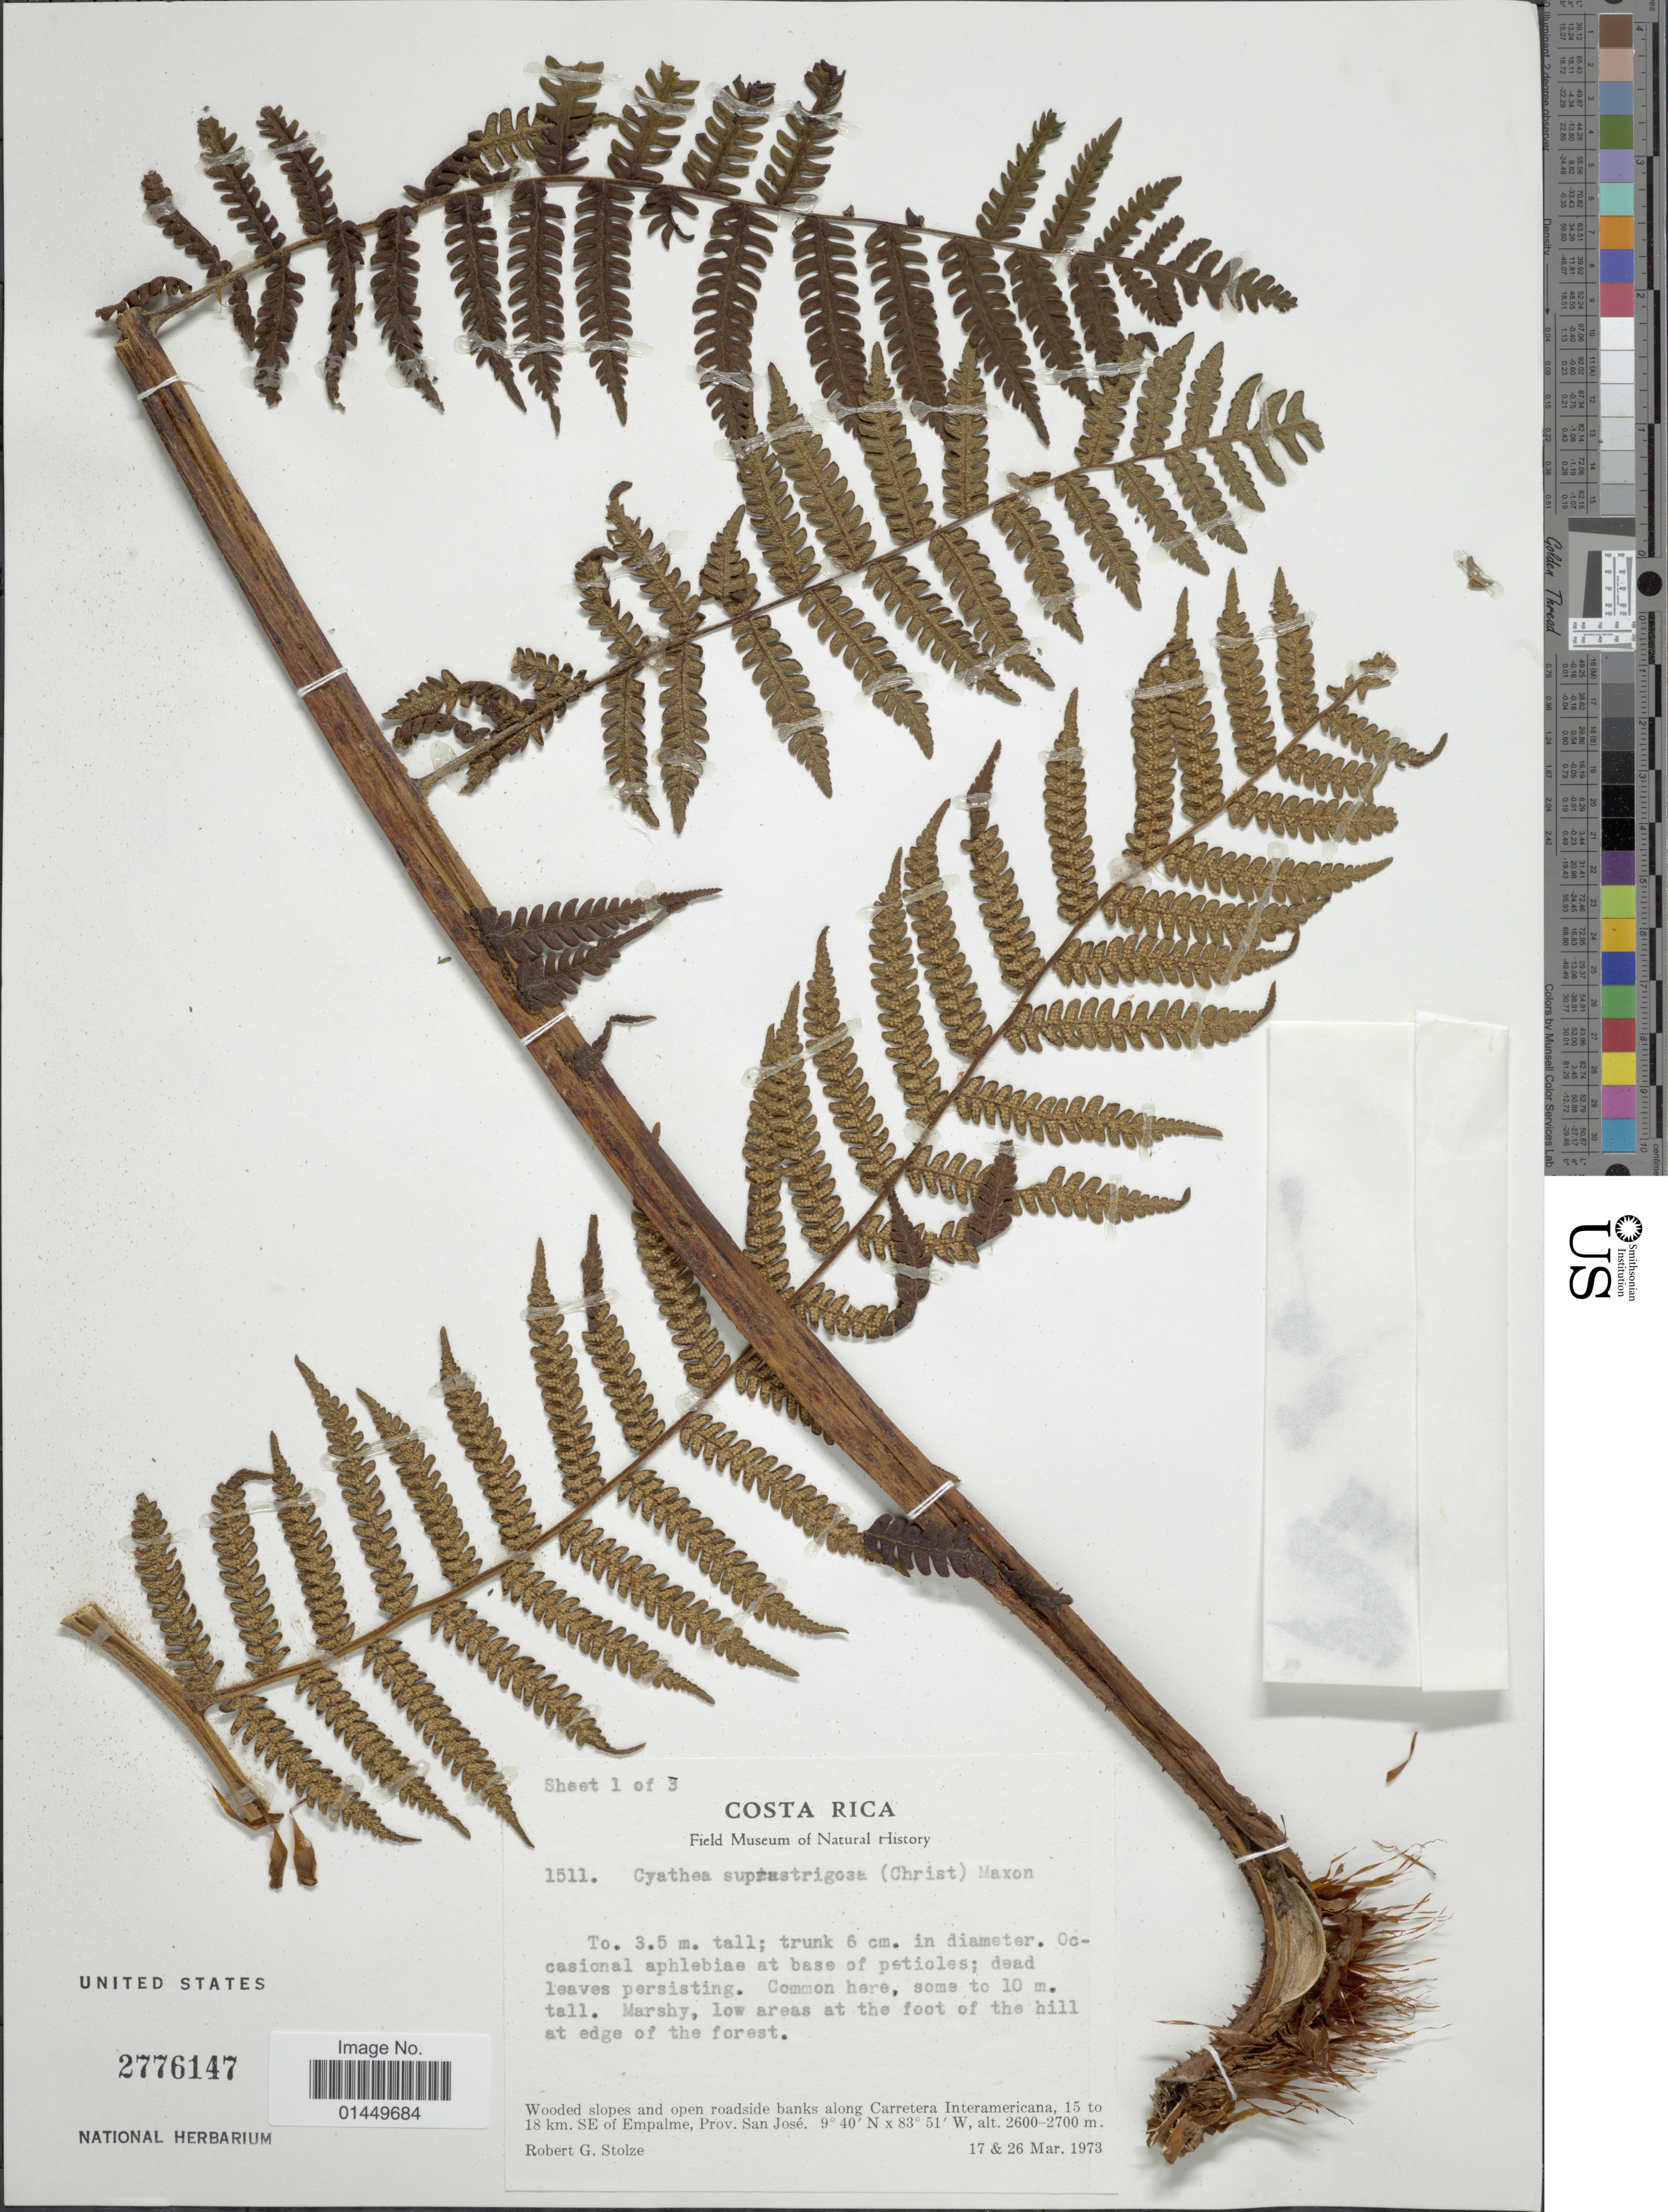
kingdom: Plantae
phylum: Tracheophyta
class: Polypodiopsida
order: Cyatheales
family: Cyatheaceae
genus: Cyathea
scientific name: Cyathea suprastrigosa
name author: (Christ) Maxon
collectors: R. G. Stolze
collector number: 1511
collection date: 1973-03-17/1973-03-26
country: Costa Rica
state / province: San José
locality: Wooded slope and open banks along Carretera Interamericana, 15 to 18 km. SE of Emplame, Prov. San Jose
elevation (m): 2600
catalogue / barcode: US 2776147